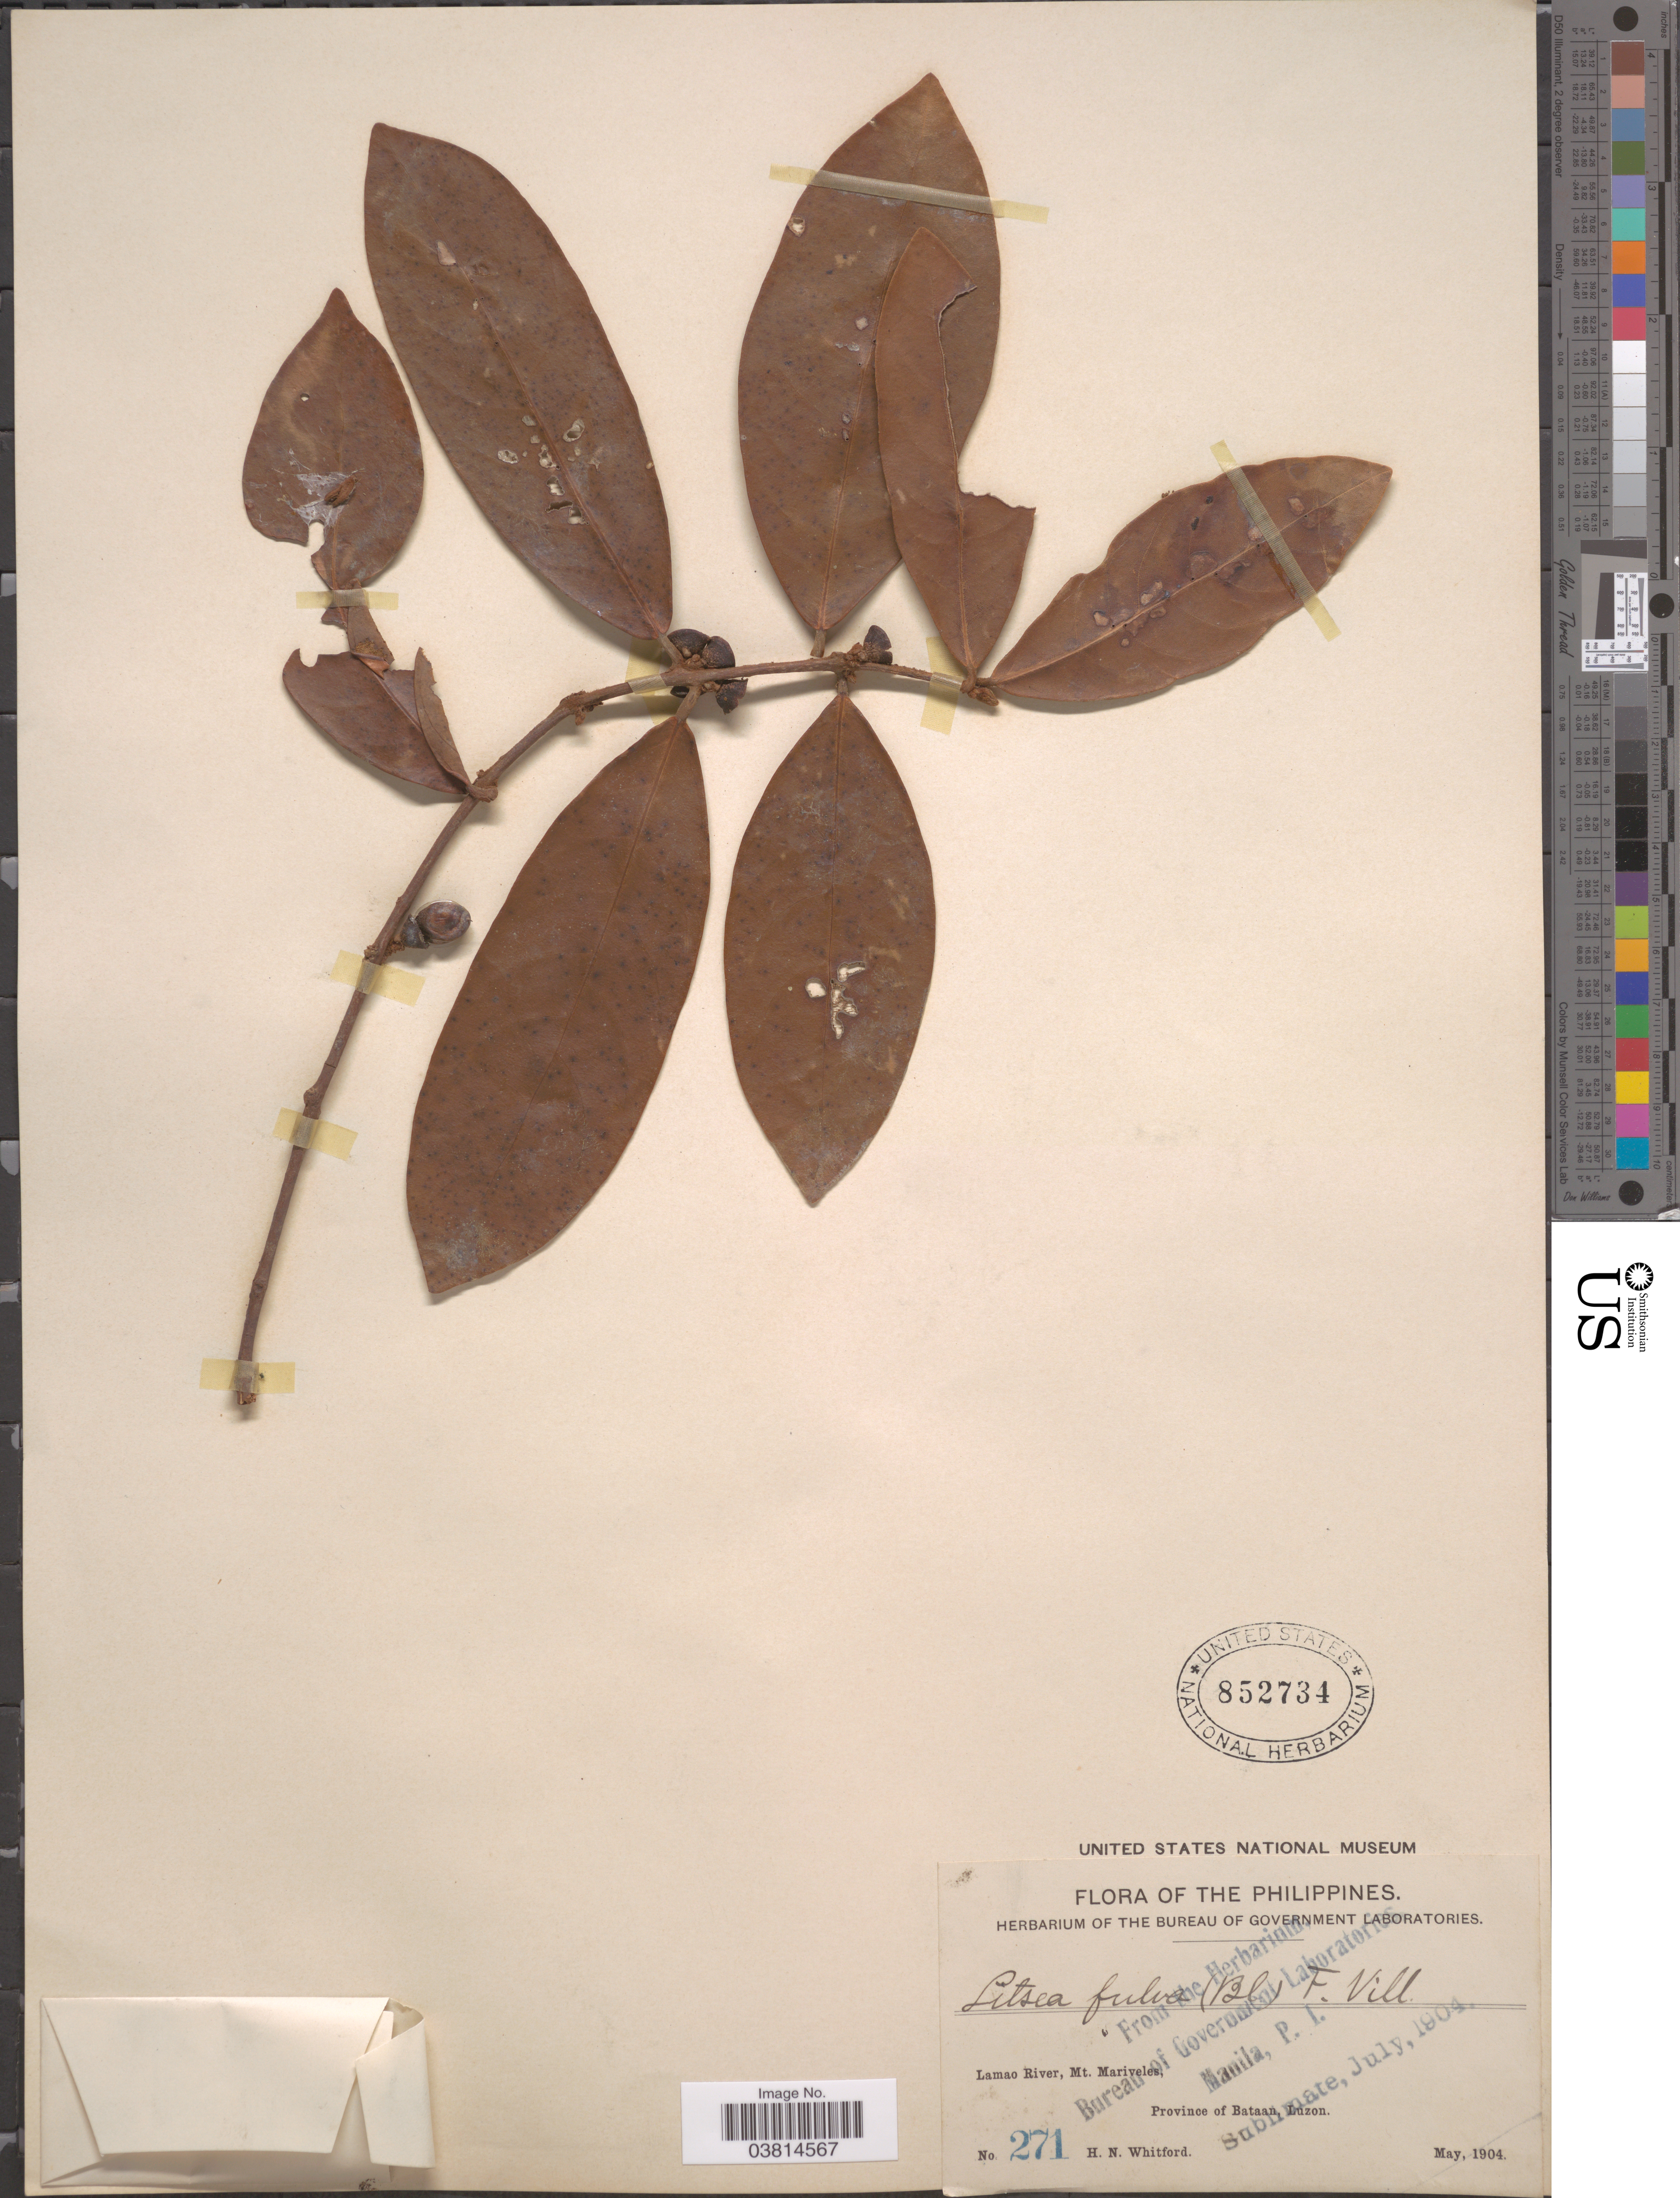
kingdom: Plantae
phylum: Tracheophyta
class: Magnoliopsida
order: Laurales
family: Lauraceae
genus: Litsea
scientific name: Litsea fulva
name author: (Blume) Fern.-Vill.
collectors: H. N. Whitford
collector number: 271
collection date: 1904-05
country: Philippines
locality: Lamao River, Mt. Mariveles, Province of Bataan, Luzon.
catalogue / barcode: US 852734